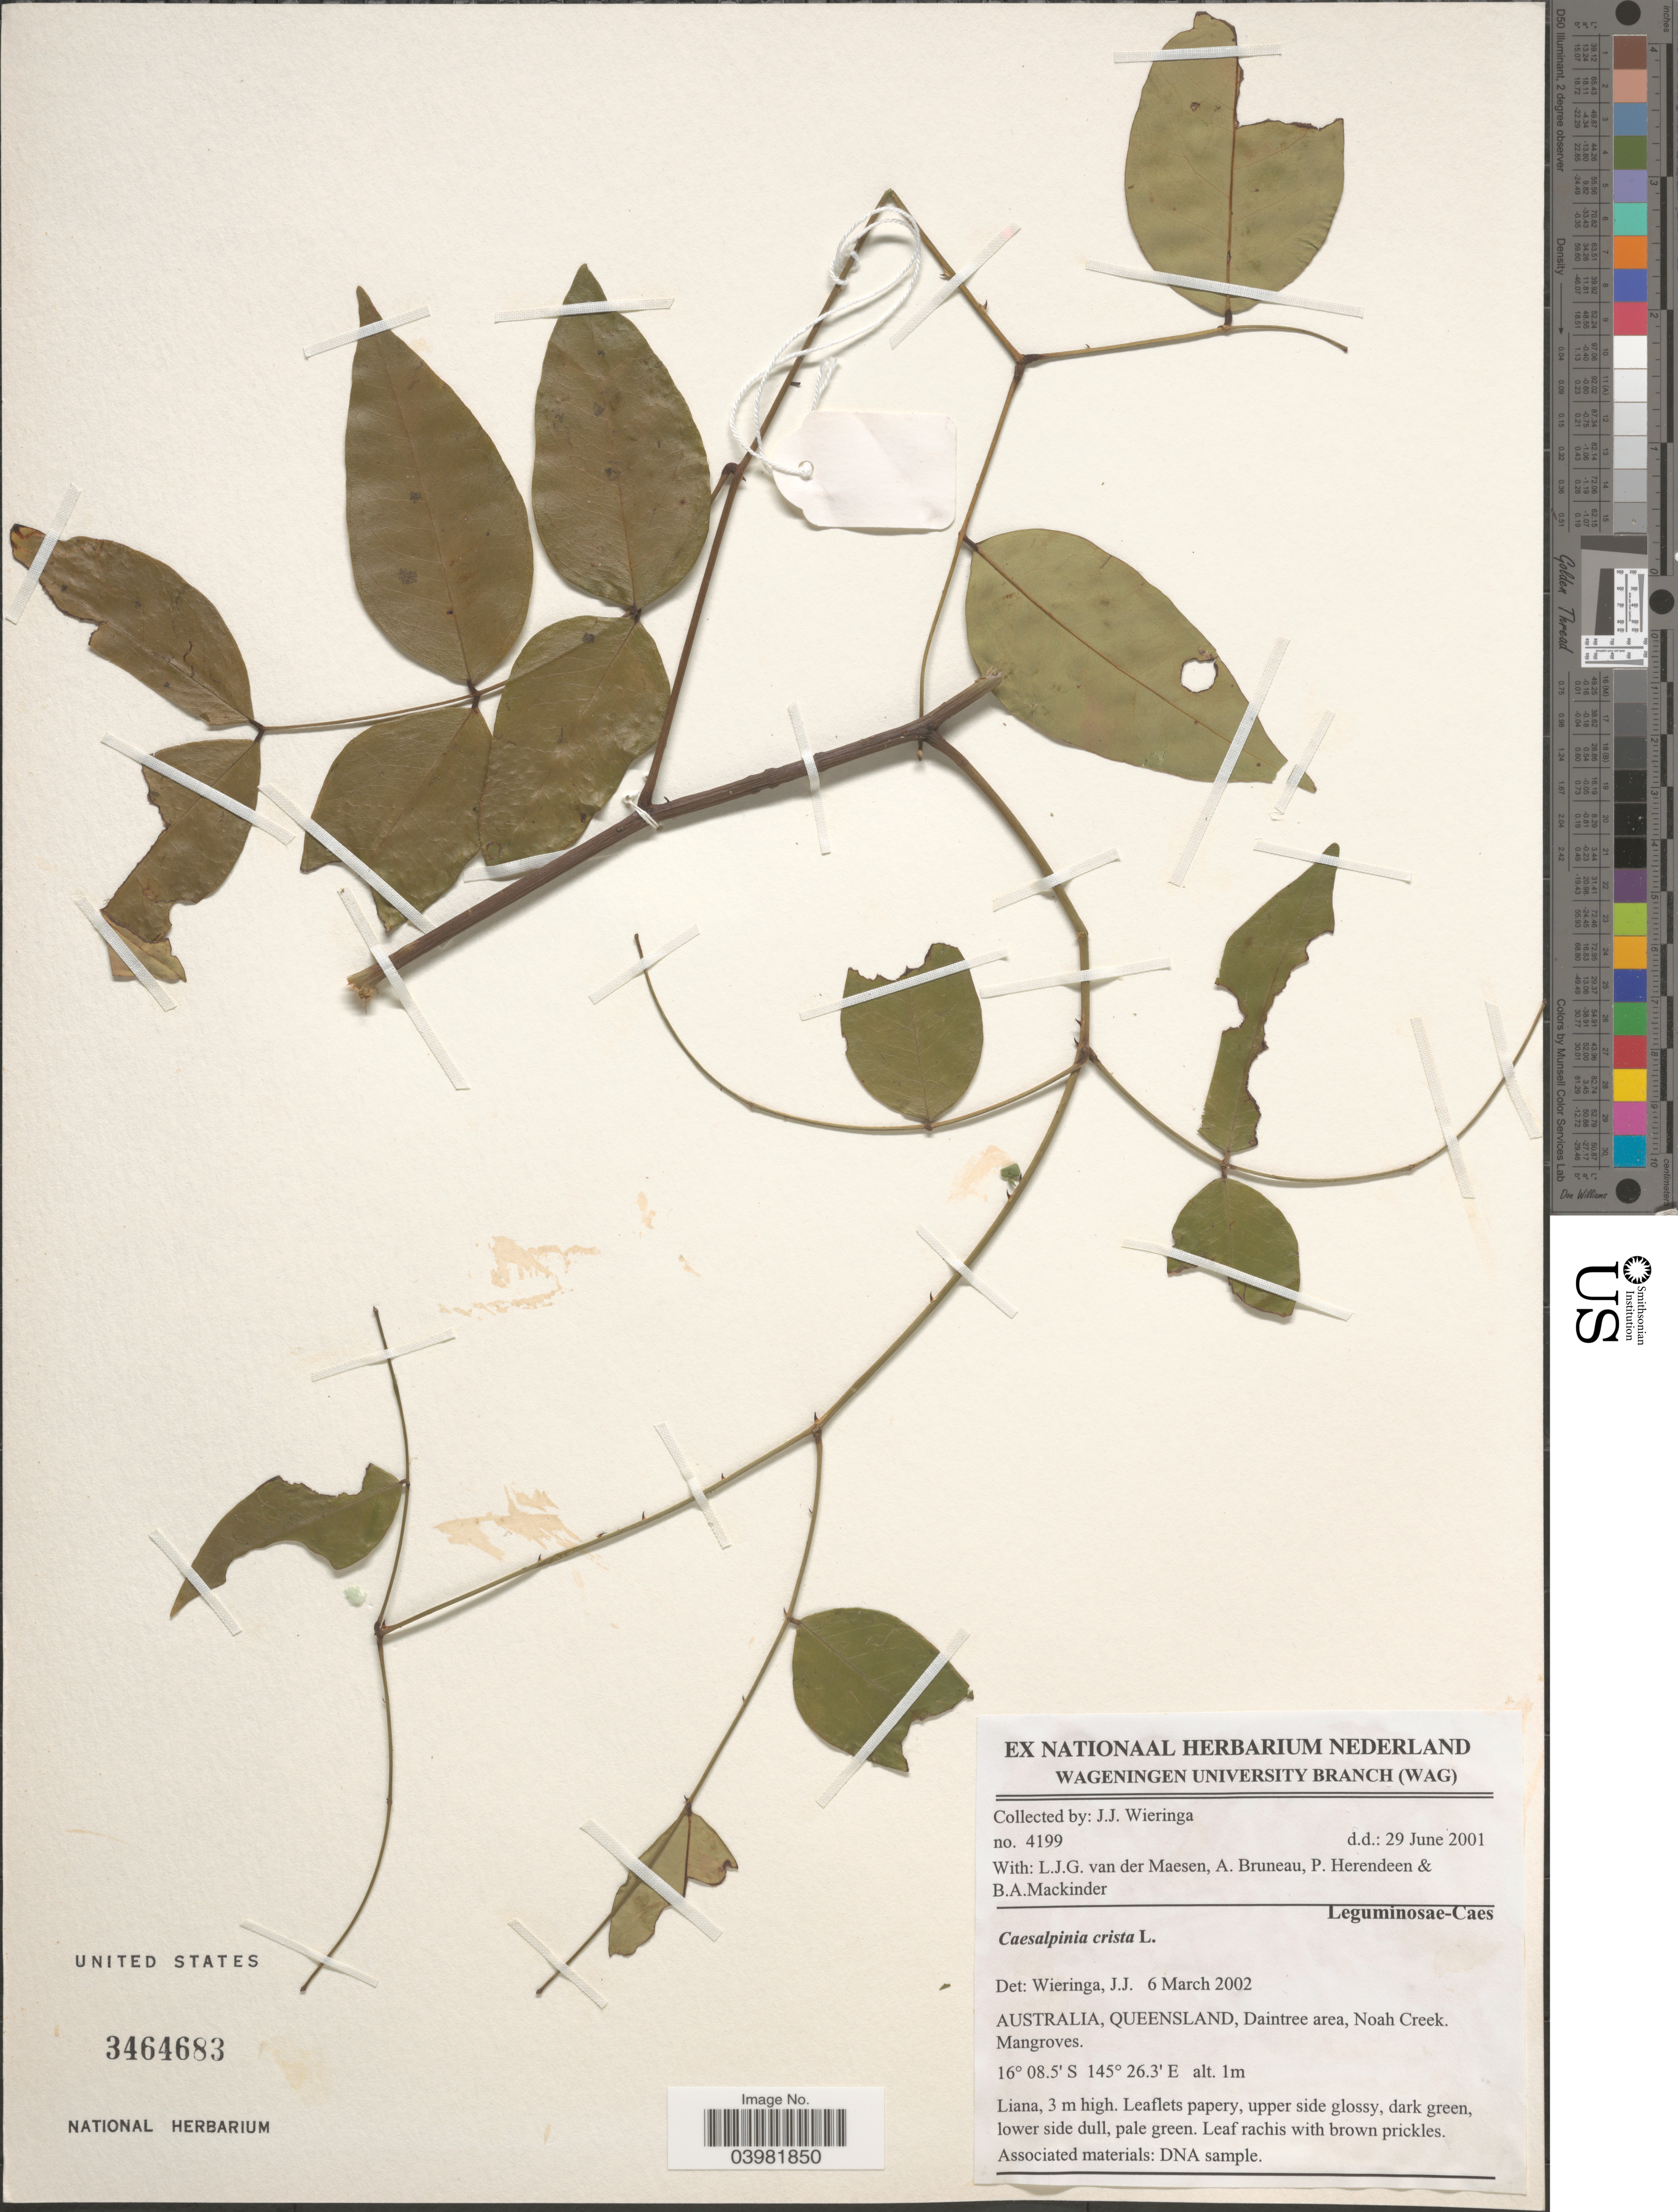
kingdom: Plantae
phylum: Tracheophyta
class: Magnoliopsida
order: Fabales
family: Fabaceae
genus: Ticanto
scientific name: Ticanto crista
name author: (L.) R. Clark & Gagnon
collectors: J. Wieringa, L. van der Maesen, A. Bruneau, P. S. Herendeen & B. Mackinder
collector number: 4199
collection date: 2001-06-29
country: Australia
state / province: Queensland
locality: Daintree area, Noah Creek. Mangroves.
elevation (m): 1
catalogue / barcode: US 3464683